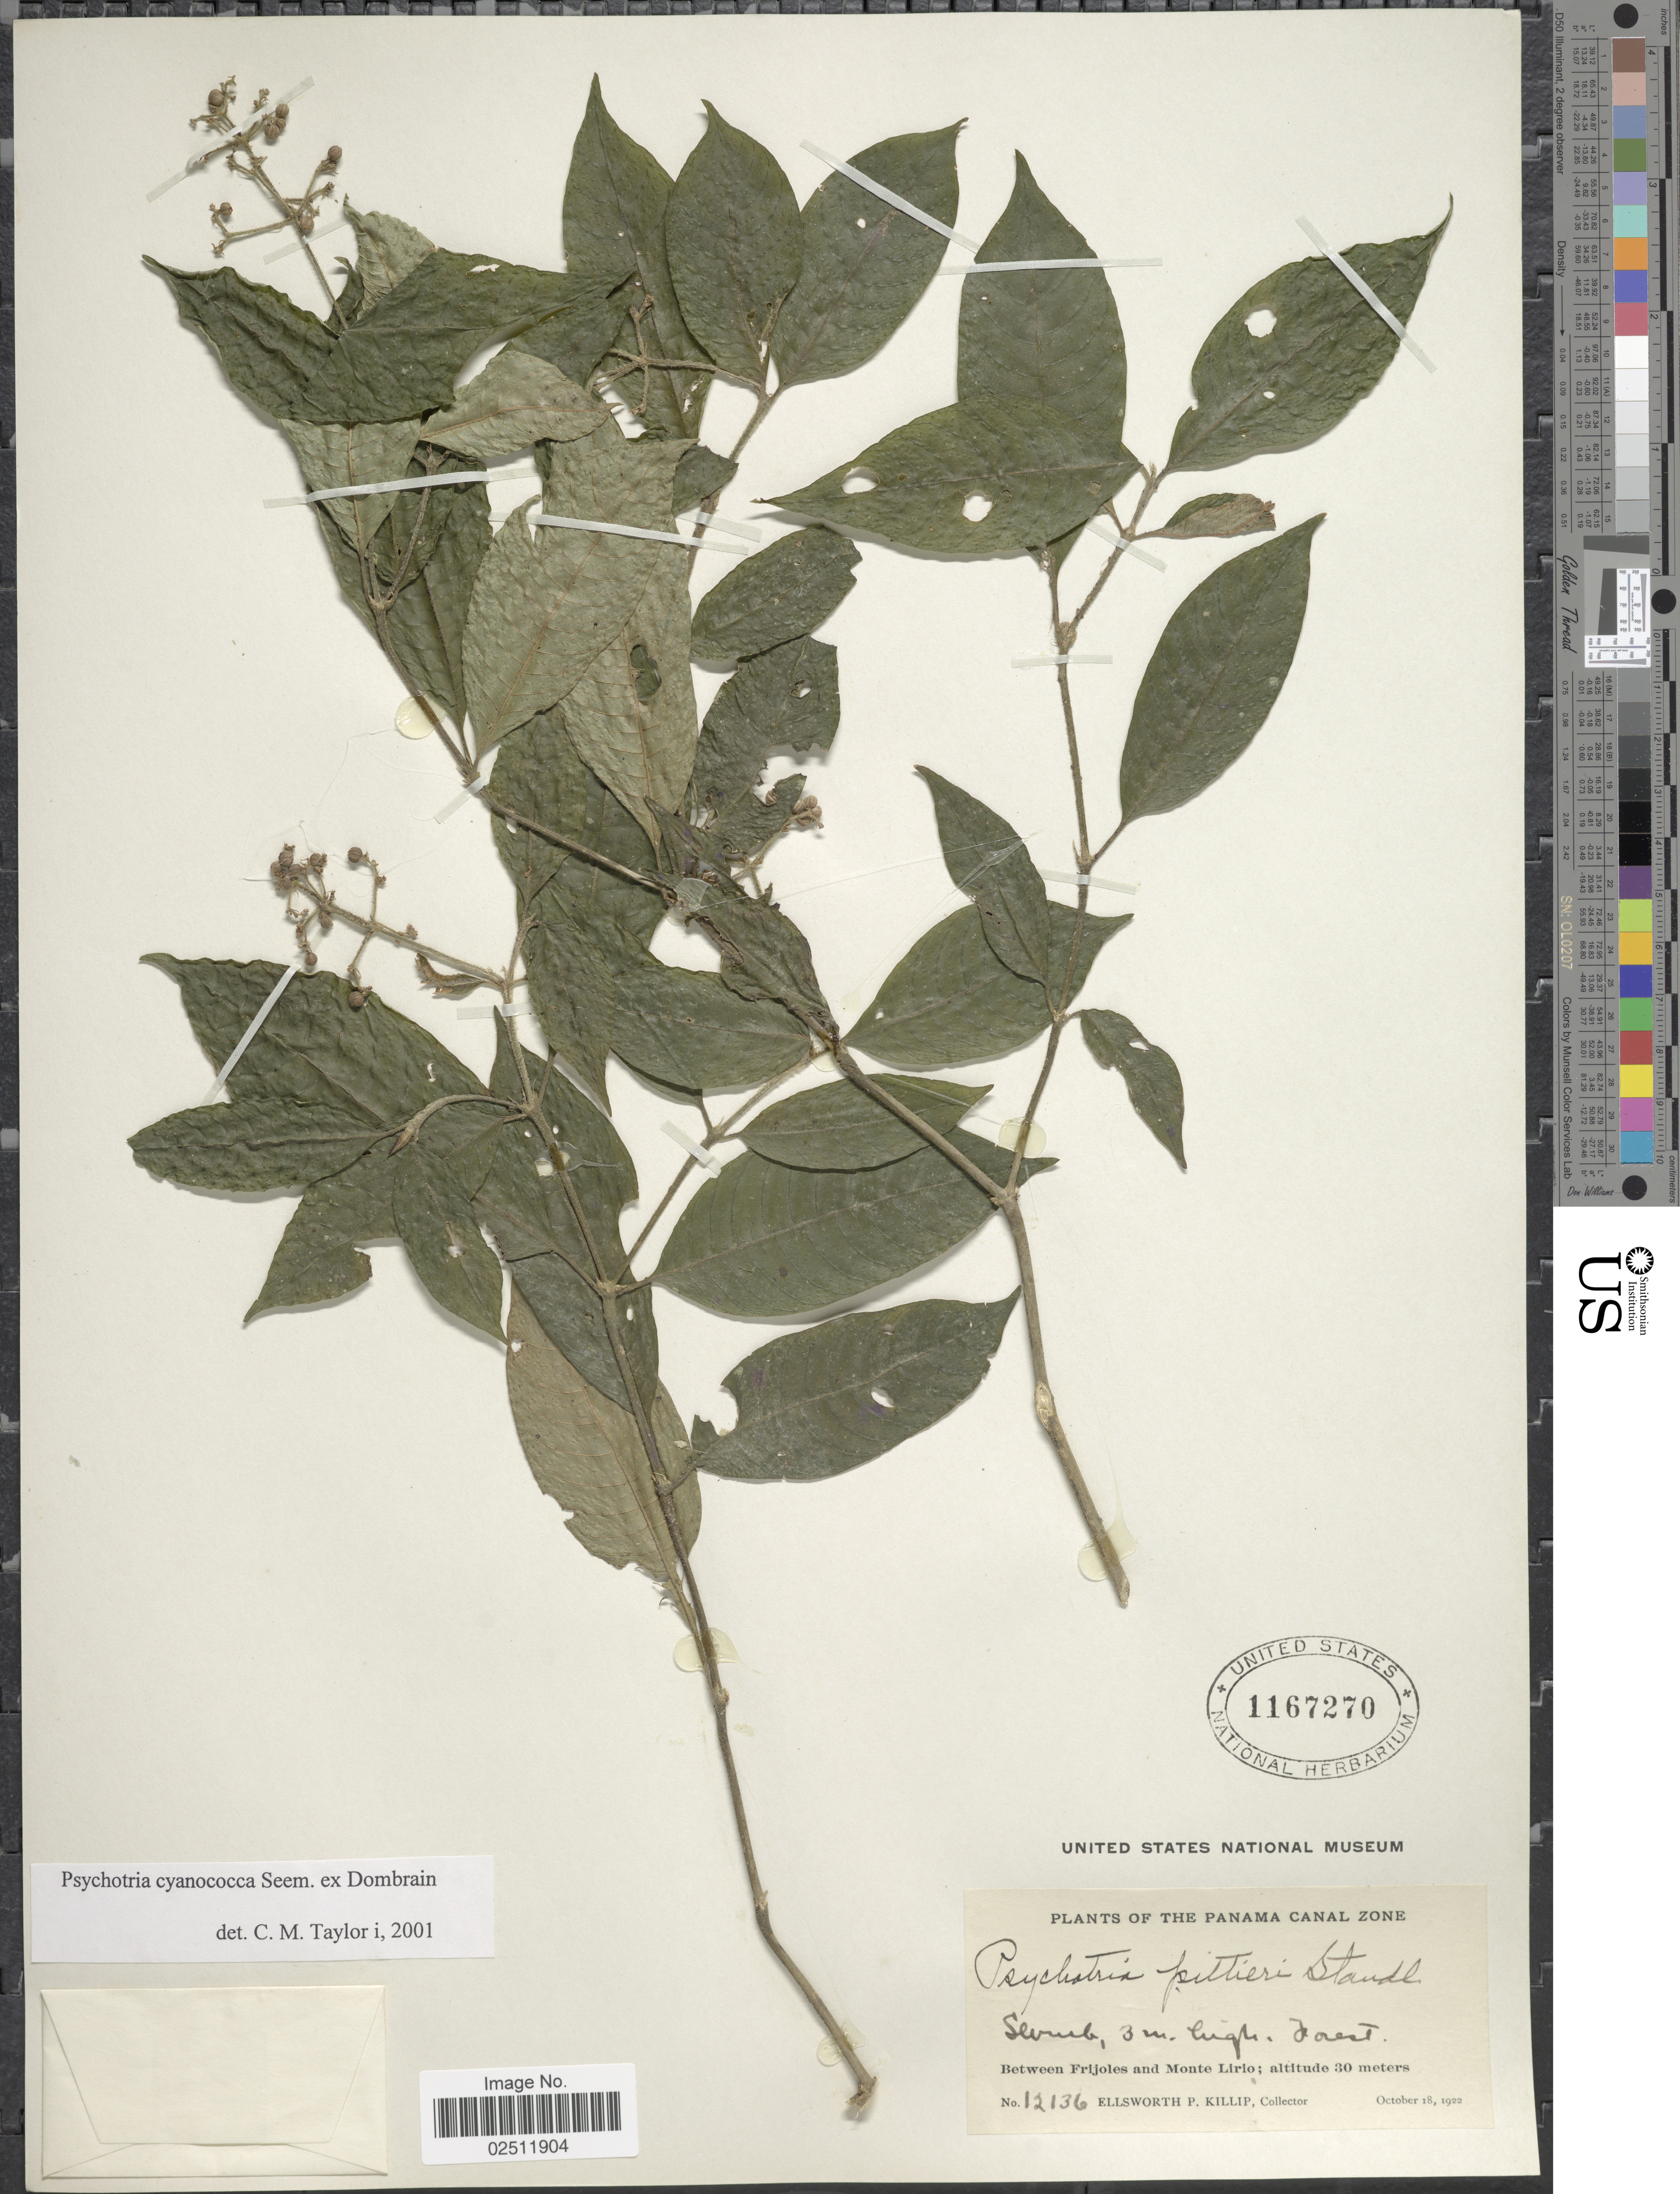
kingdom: Plantae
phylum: Tracheophyta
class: Magnoliopsida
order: Gentianales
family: Rubiaceae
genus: Psychotria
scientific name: Psychotria cyanococca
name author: Seem. ex Dombrain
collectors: E. P. Killip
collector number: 12136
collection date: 1922-10-18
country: Panama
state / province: Colón / Panamá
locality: Canal Zone. Between Frijoles and Monte Lirio.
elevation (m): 30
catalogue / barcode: US 1167270